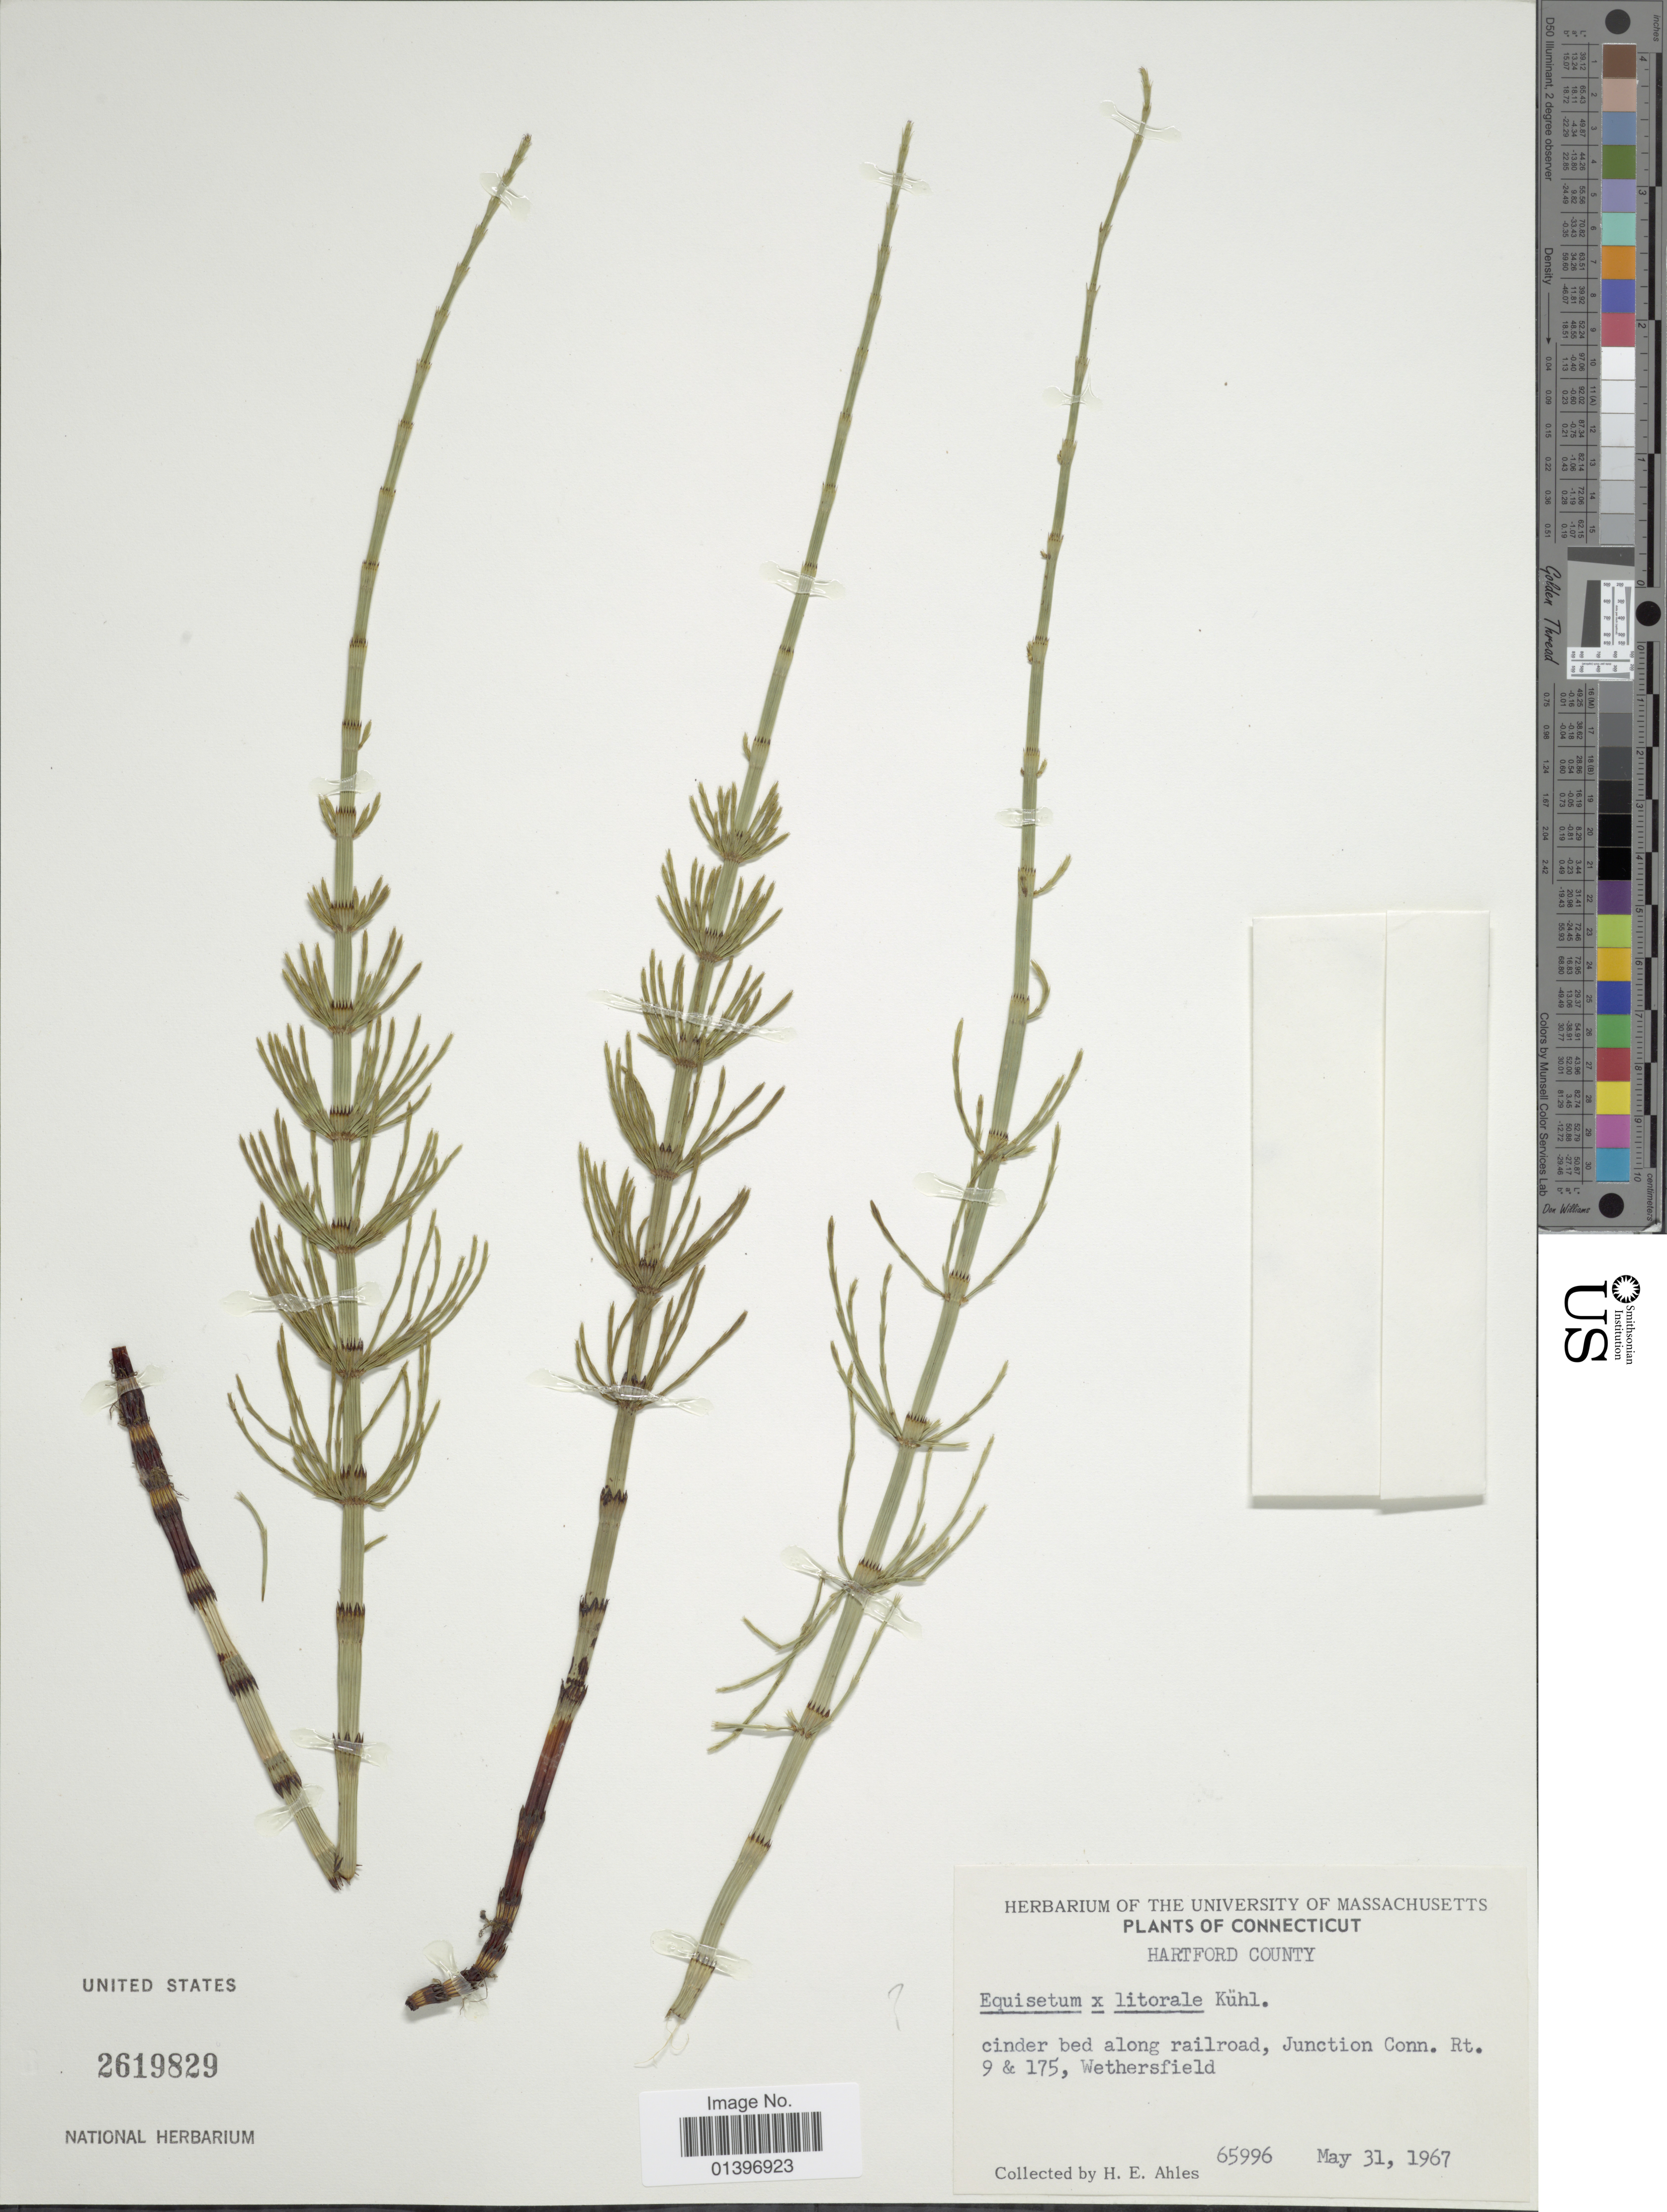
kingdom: Plantae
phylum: Tracheophyta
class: Polypodiopsida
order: Equisetales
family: Equisetaceae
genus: Equisetum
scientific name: Equisetum x litorale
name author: Kuhlw.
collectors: H. E. Ahles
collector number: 65996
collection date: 1967-05-31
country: United States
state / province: Connecticut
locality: Hartford County, cinder bed along railroad, Junction Conn. Rt. 9 & 175, Wethersfield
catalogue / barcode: US 2619829